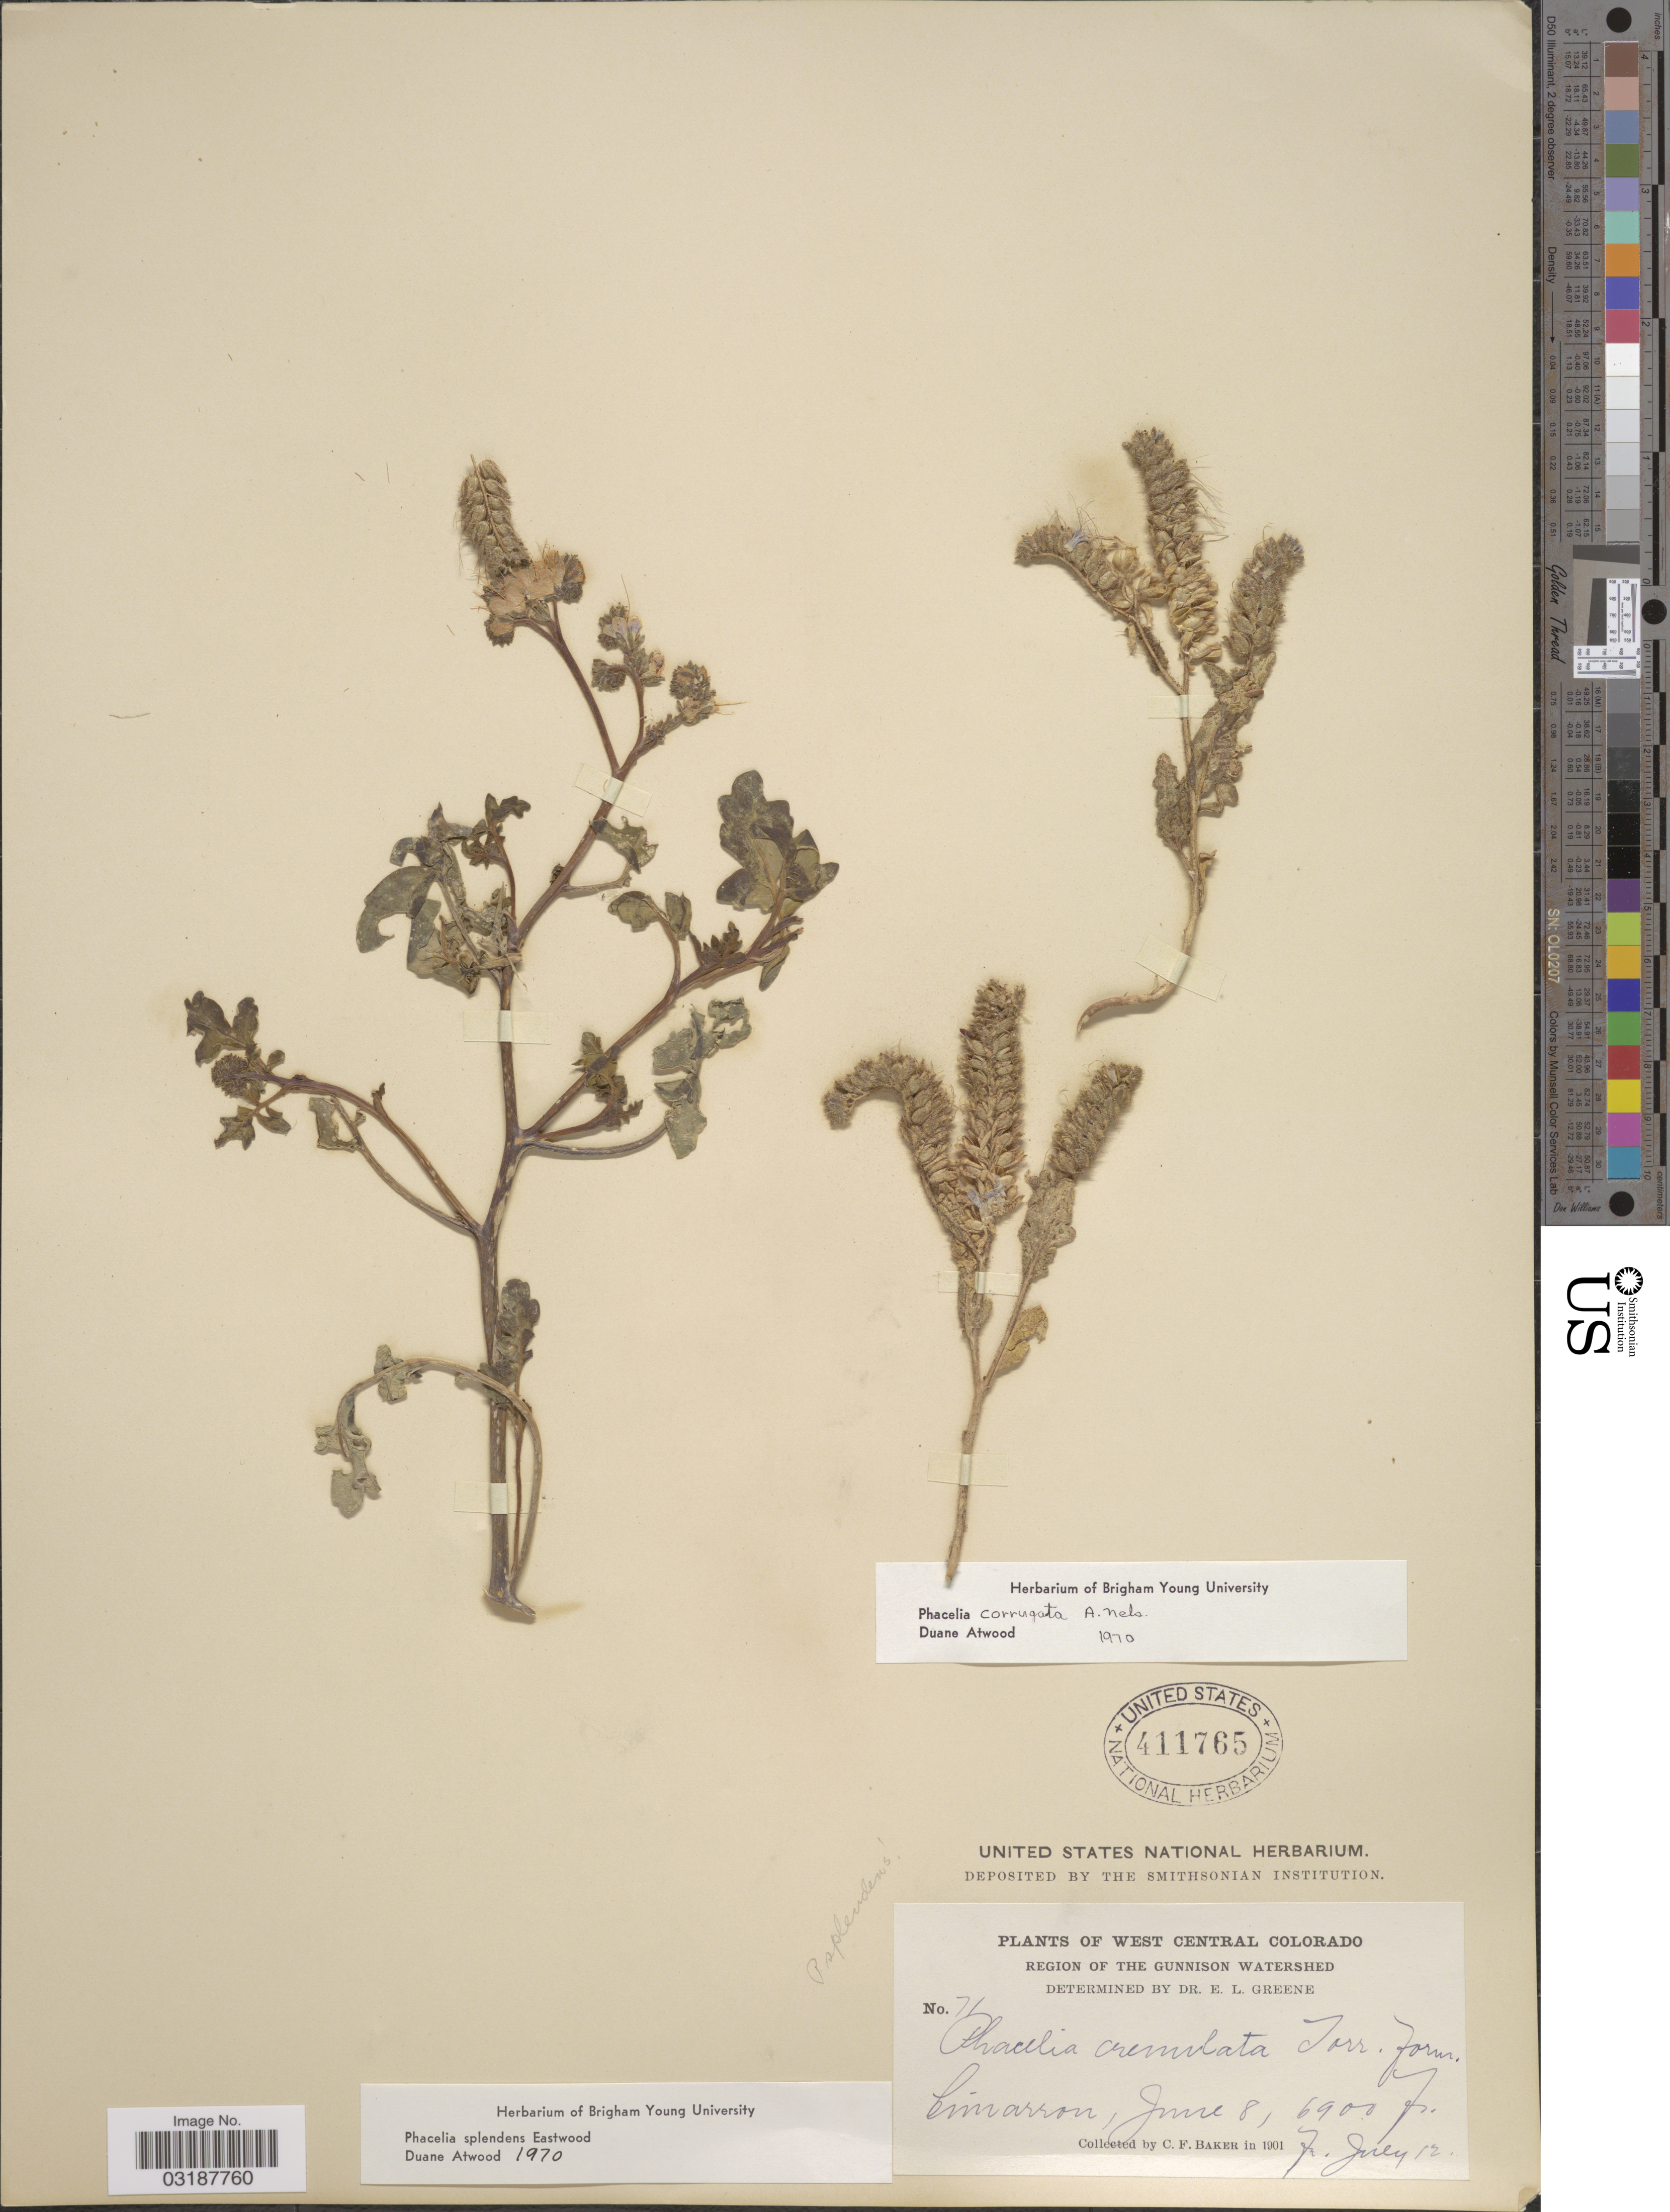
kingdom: Plantae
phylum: Tracheophyta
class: Magnoliopsida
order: Boraginales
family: Hydrophyllaceae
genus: Phacelia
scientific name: Phacelia splendens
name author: Eastw.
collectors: C. F. Baker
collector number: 71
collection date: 1901-06-08/1901-07-12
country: United States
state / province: Colorado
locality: West Central Colorado, Region of The Gunnison Watershed, Cimarron.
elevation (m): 2103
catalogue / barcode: US 411765